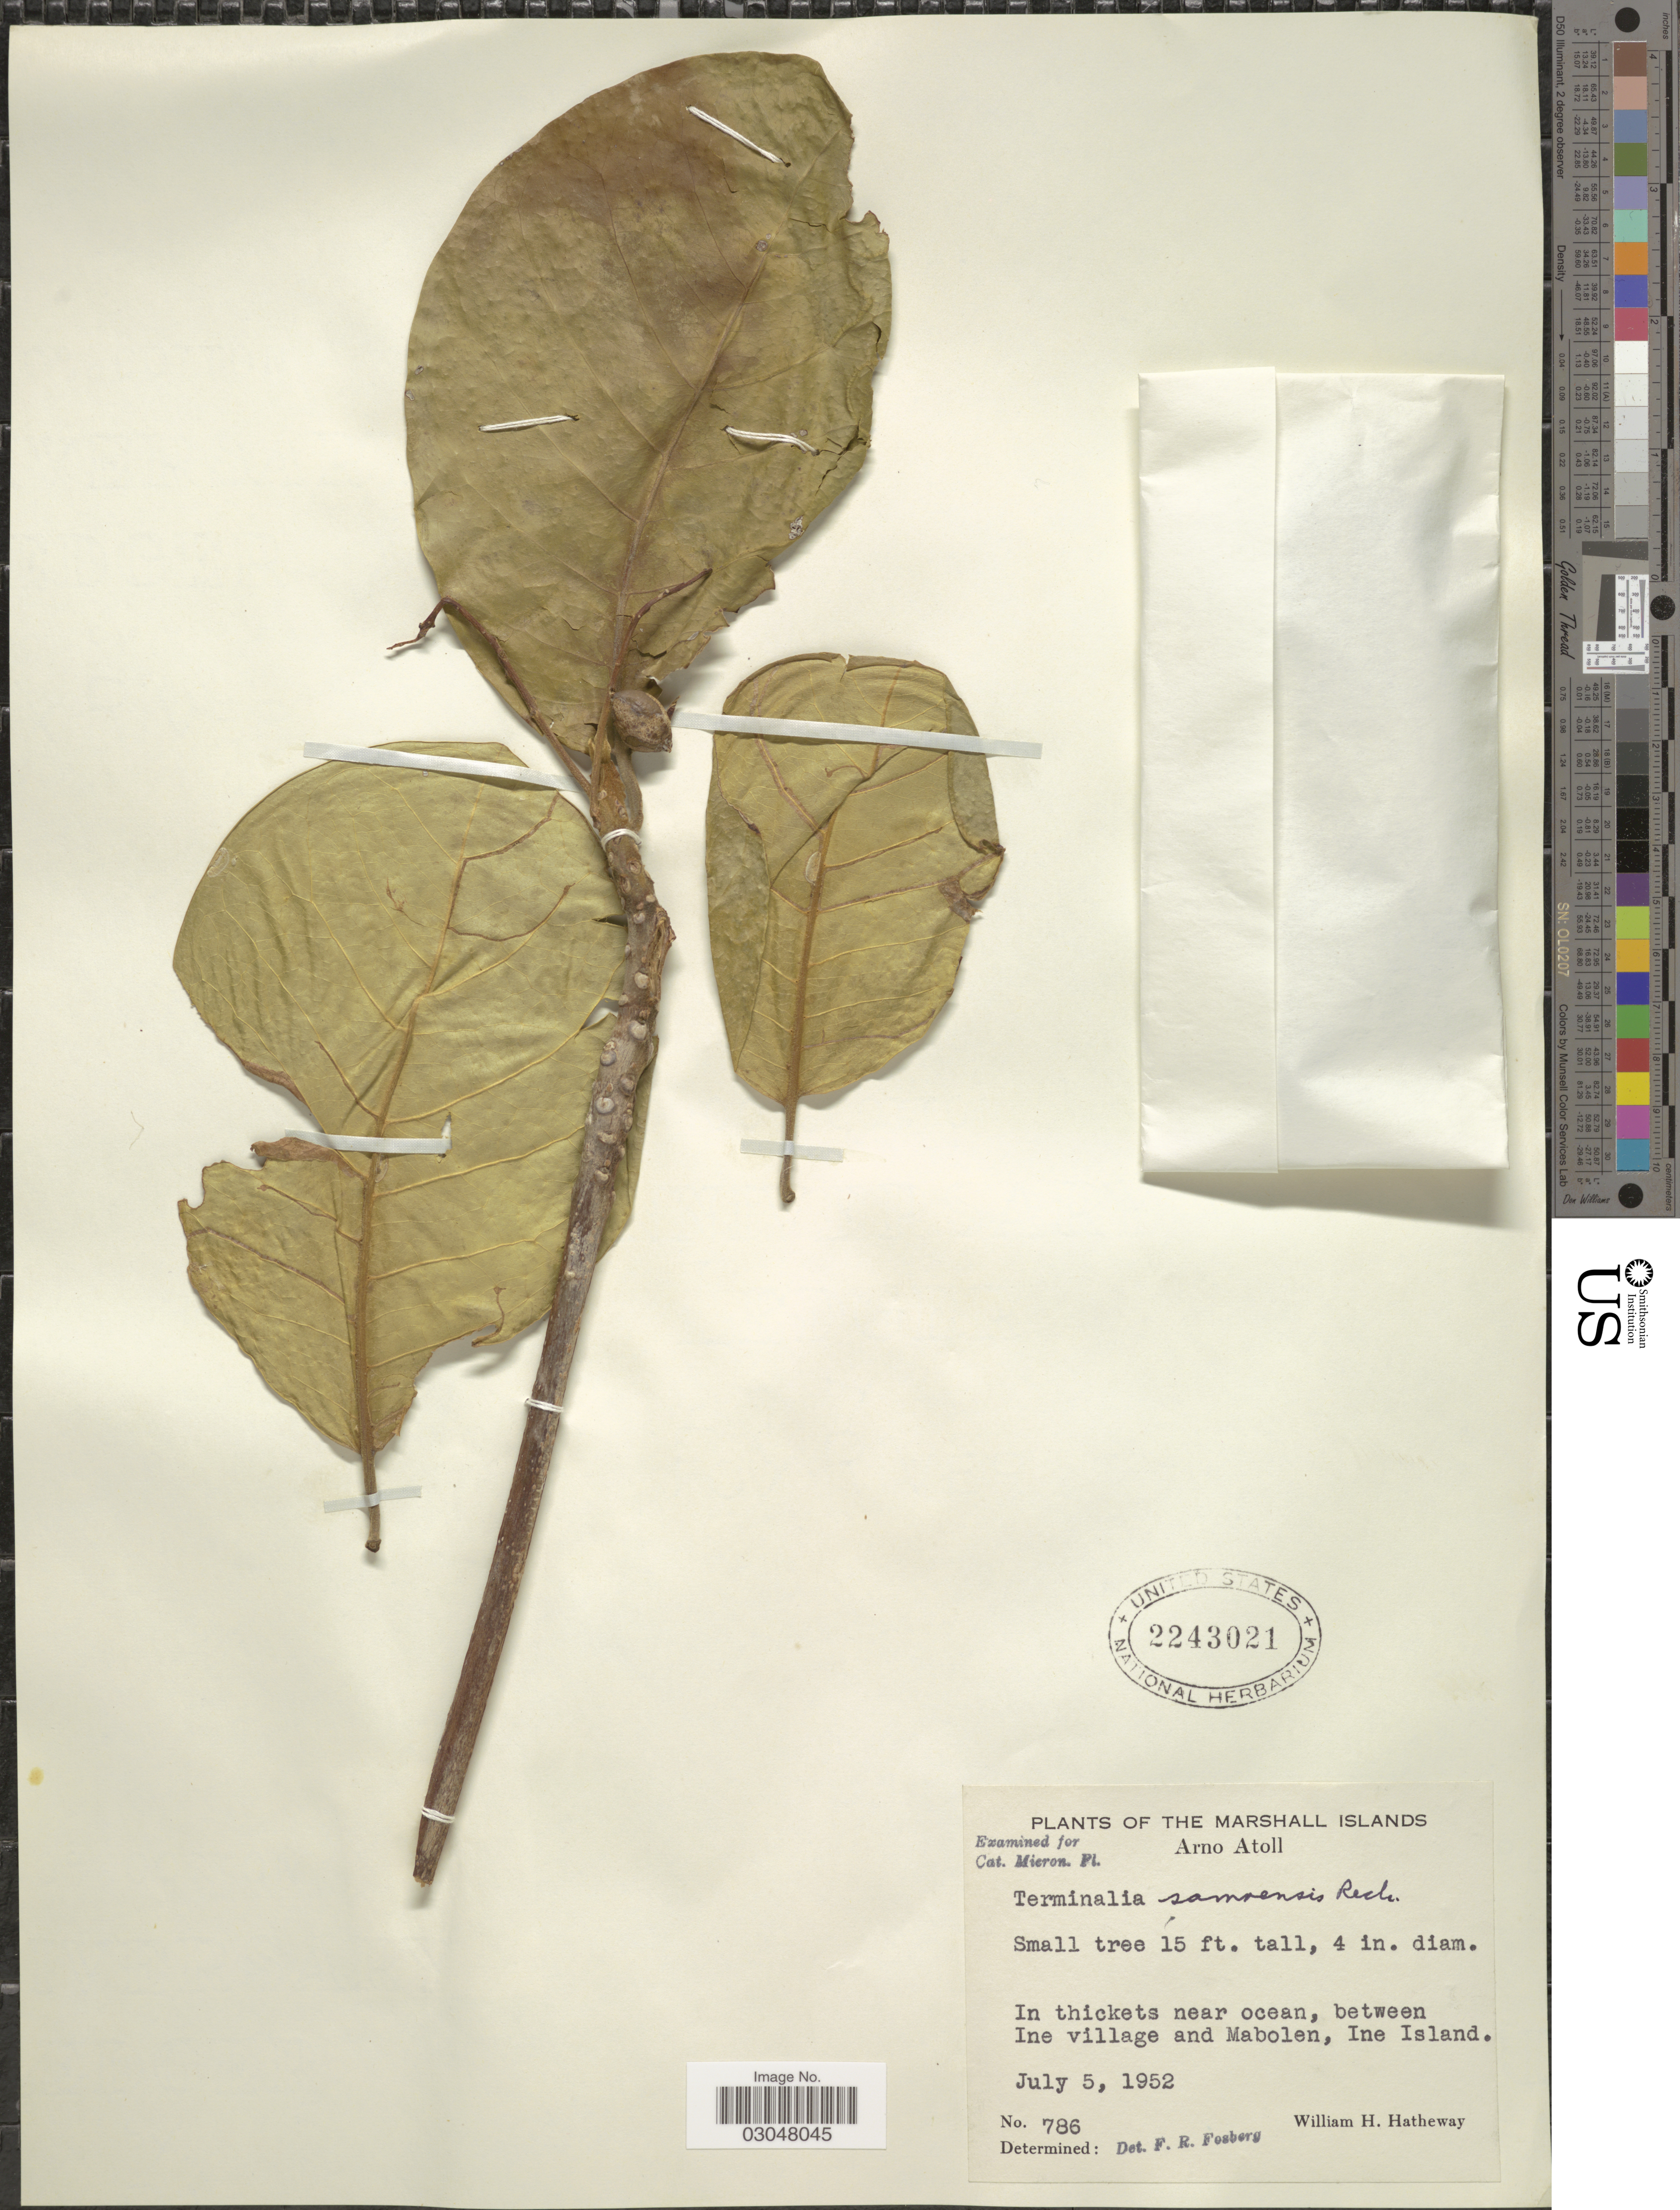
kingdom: Plantae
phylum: Tracheophyta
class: Magnoliopsida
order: Myrtales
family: Combretaceae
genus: Terminalia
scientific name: Terminalia samoensis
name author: Rech.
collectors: W. H. Hatheway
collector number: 786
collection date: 1952-07-05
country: Marshall Islands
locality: Arno Atoll. Between Ine village and Mabolen, Ine Island.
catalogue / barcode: US 2243021